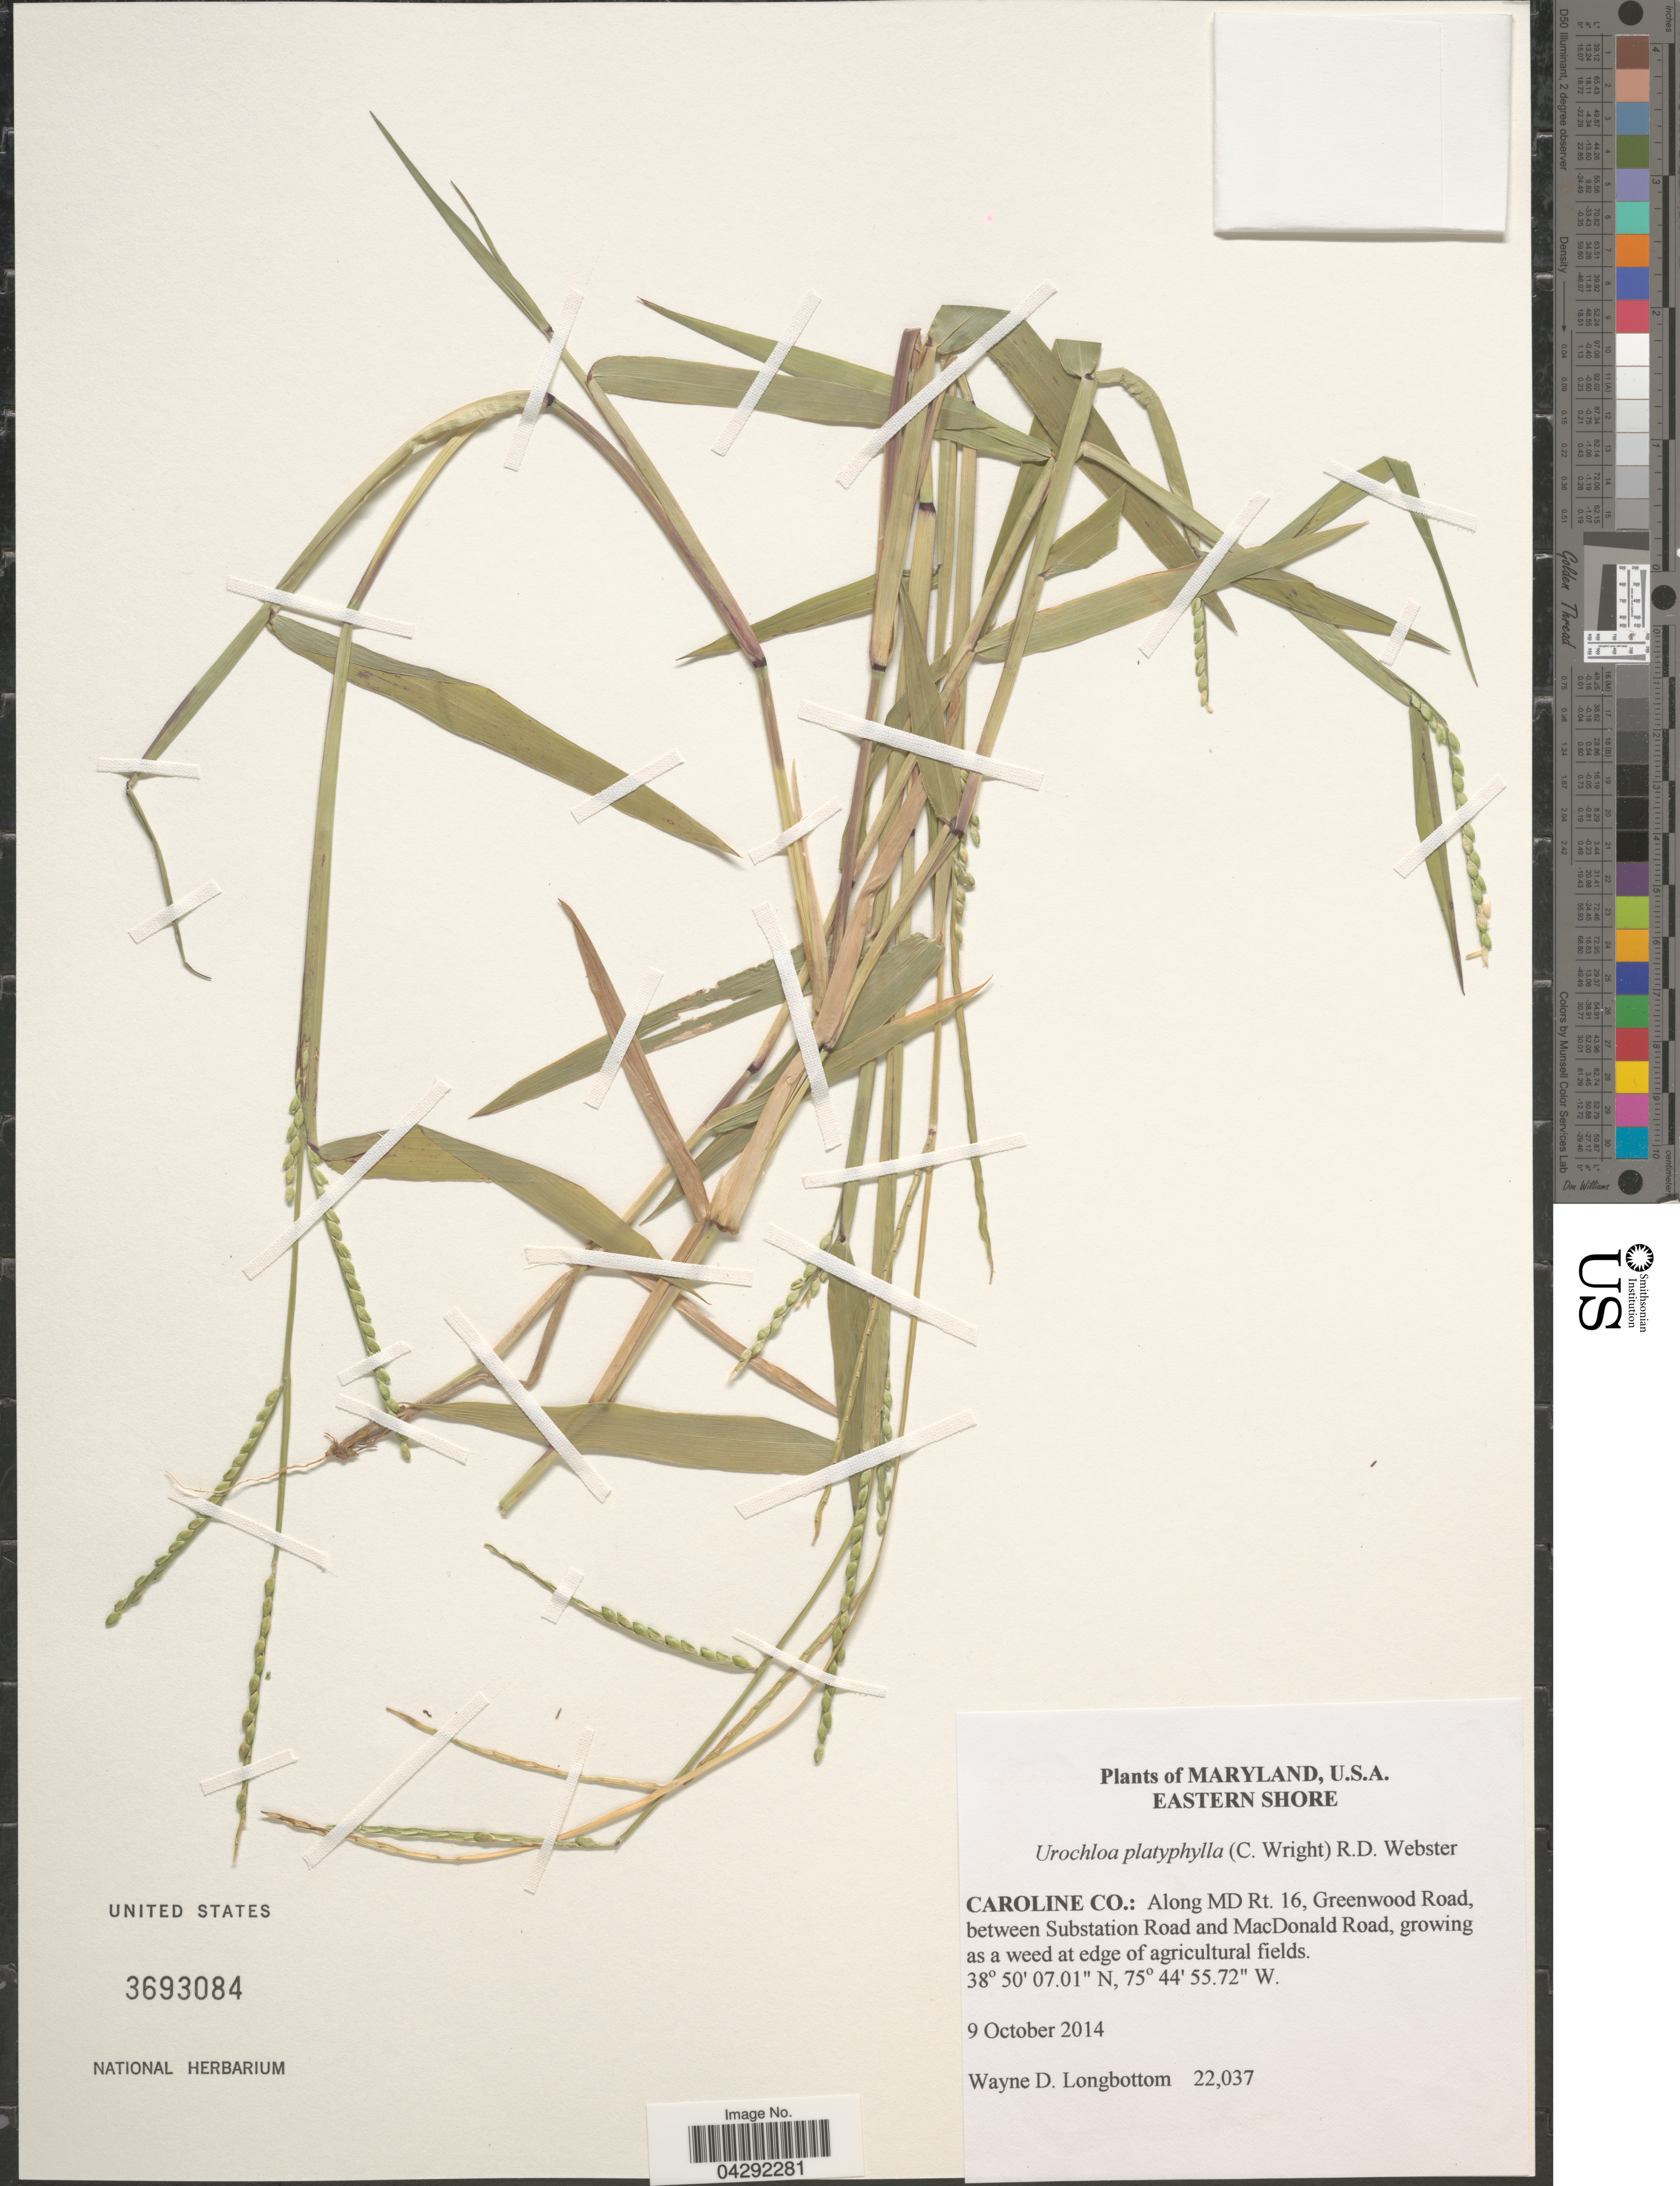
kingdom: Plantae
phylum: Tracheophyta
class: Liliopsida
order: Poales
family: Poaceae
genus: Urochloa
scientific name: Urochloa platyphylla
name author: (Munro ex C. Wright) R.D. Webster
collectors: W. D. Longbottom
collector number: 22037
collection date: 2014-10-09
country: United States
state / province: Maryland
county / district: Caroline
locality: Eastern Shore. Caroline Co.: Along MD Rt. 16, Greenwood Road, between Substation Road and MacDonald Road, growing as a weed at edge of agricultural fields.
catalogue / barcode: US 3693084